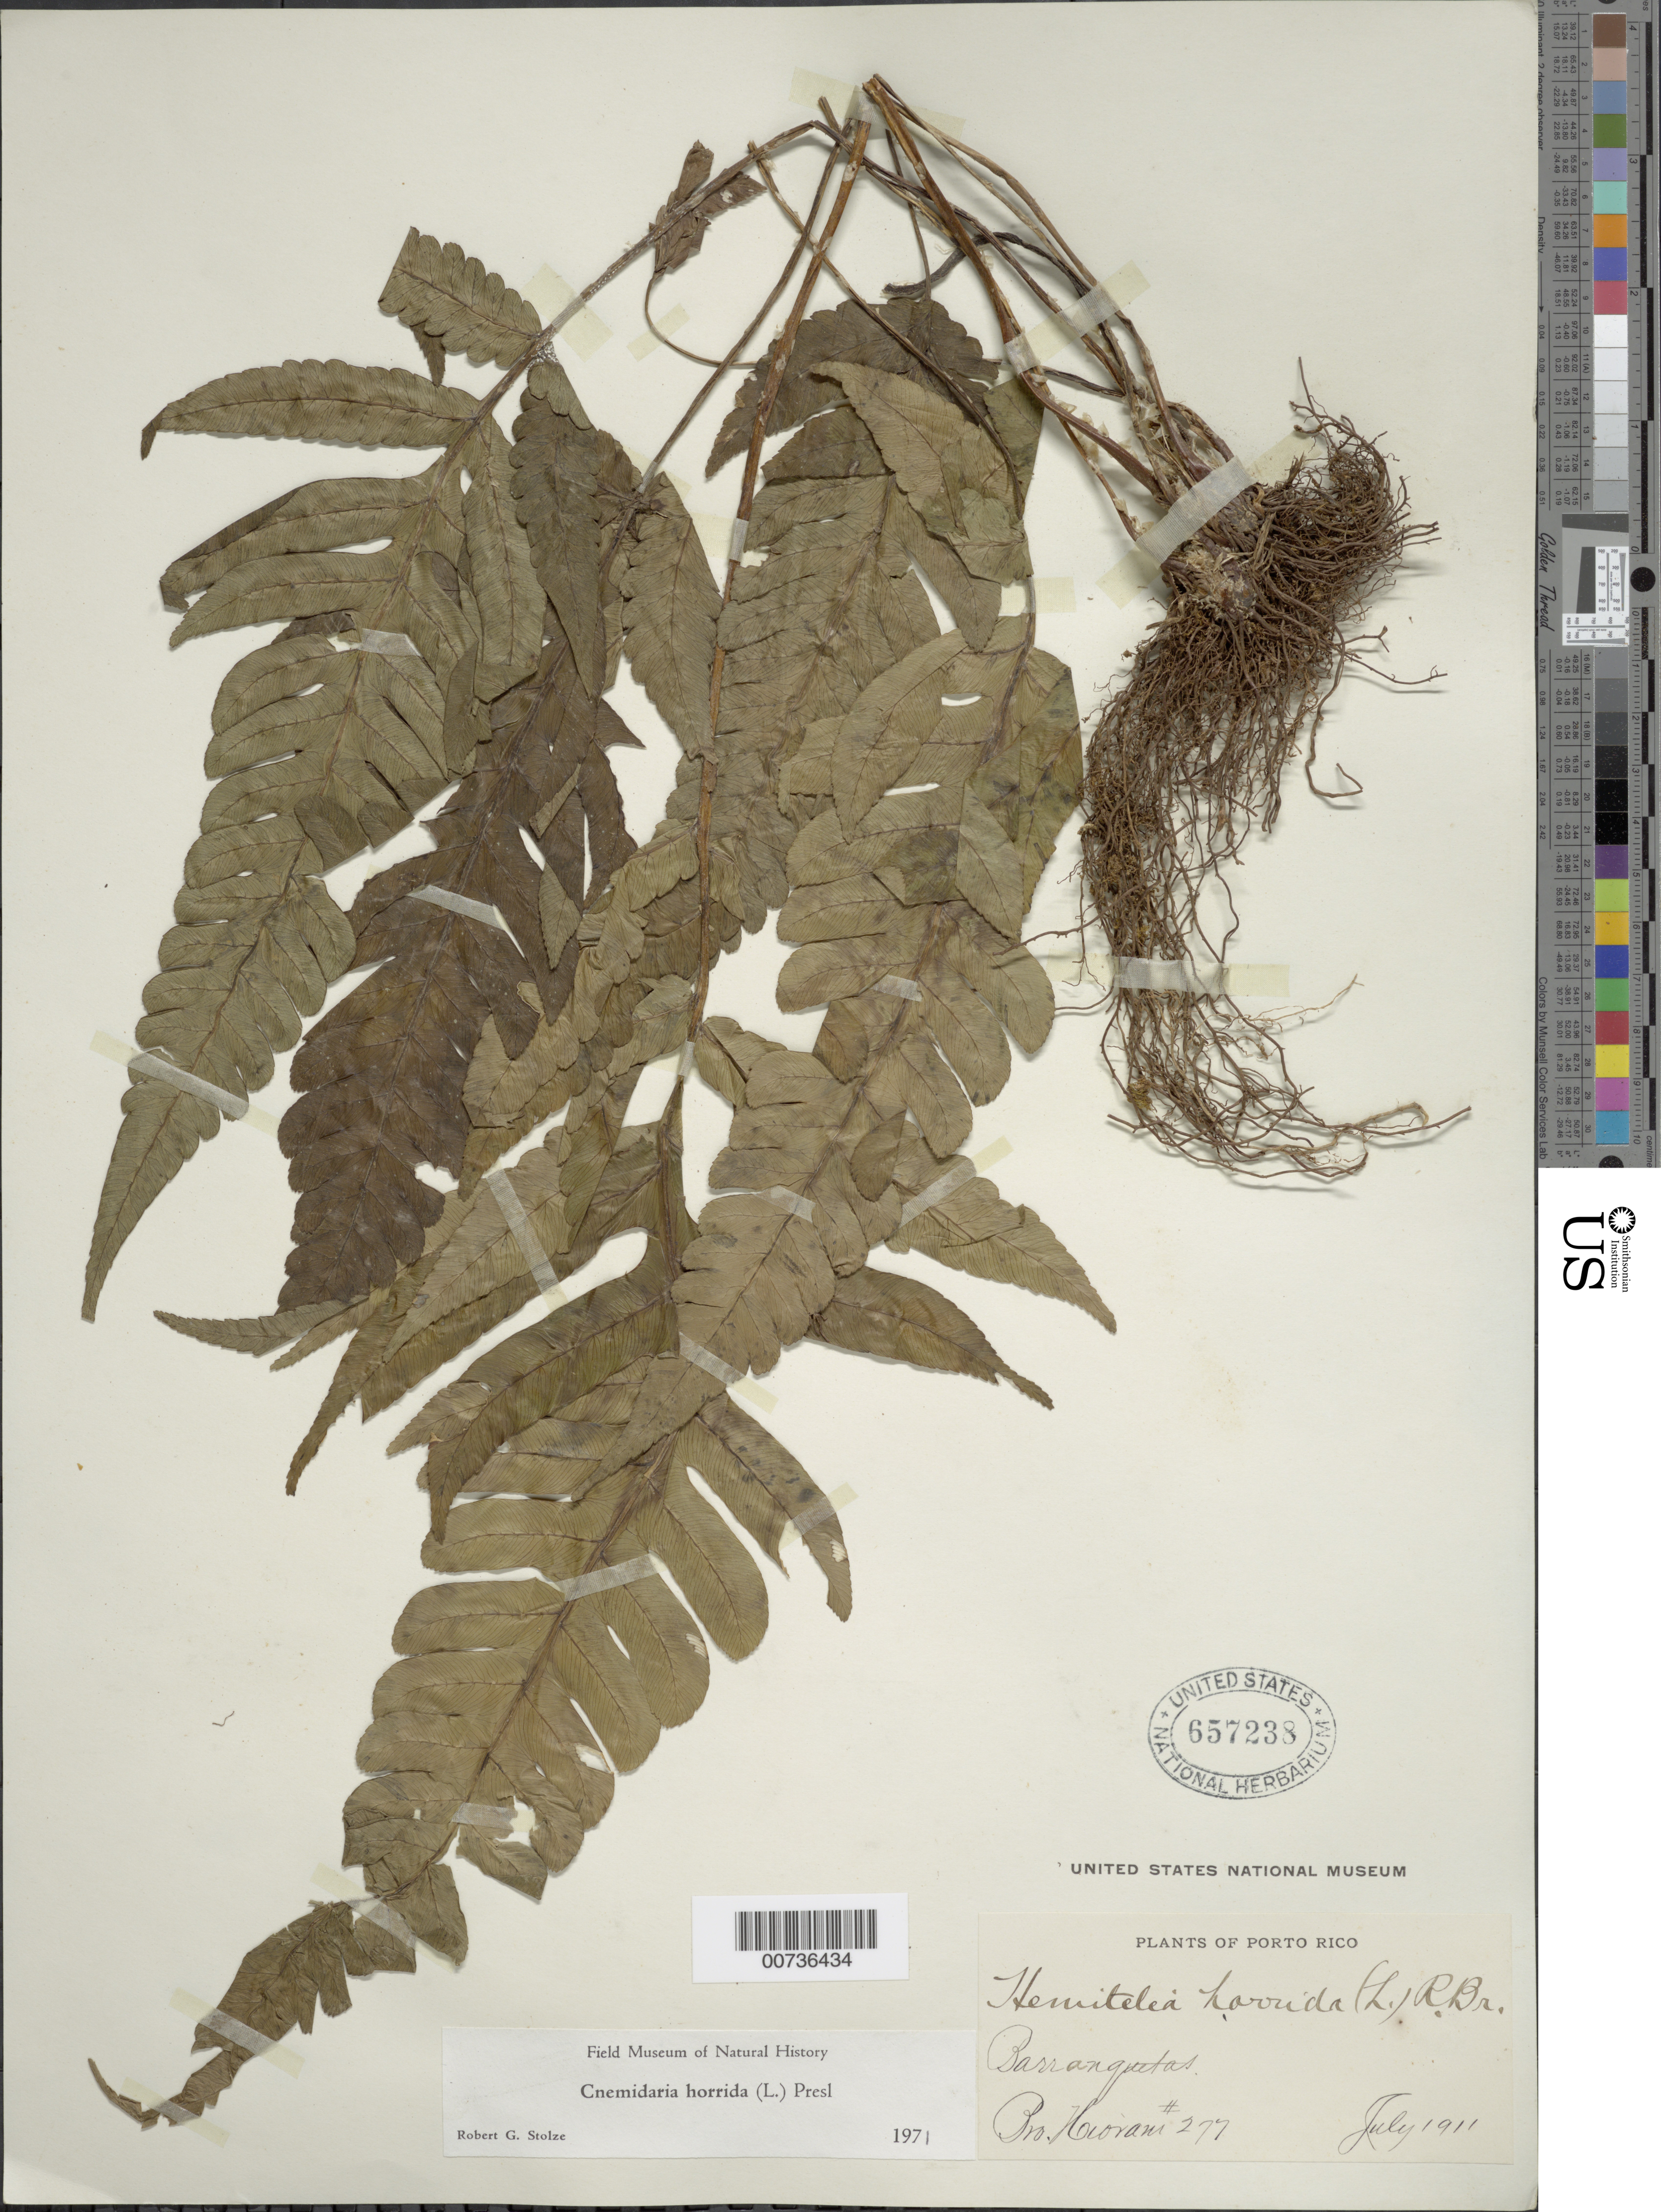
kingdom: Plantae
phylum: Tracheophyta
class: Polypodiopsida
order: Cyatheales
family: Cyatheaceae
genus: Cyathea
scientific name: Cyathea horrida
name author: (L.) Sm.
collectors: Bro. Hioram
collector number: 277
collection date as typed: Jul 1911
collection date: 1911-07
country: Puerto Rico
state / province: Barranquitas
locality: Barranquitas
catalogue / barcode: US 657238